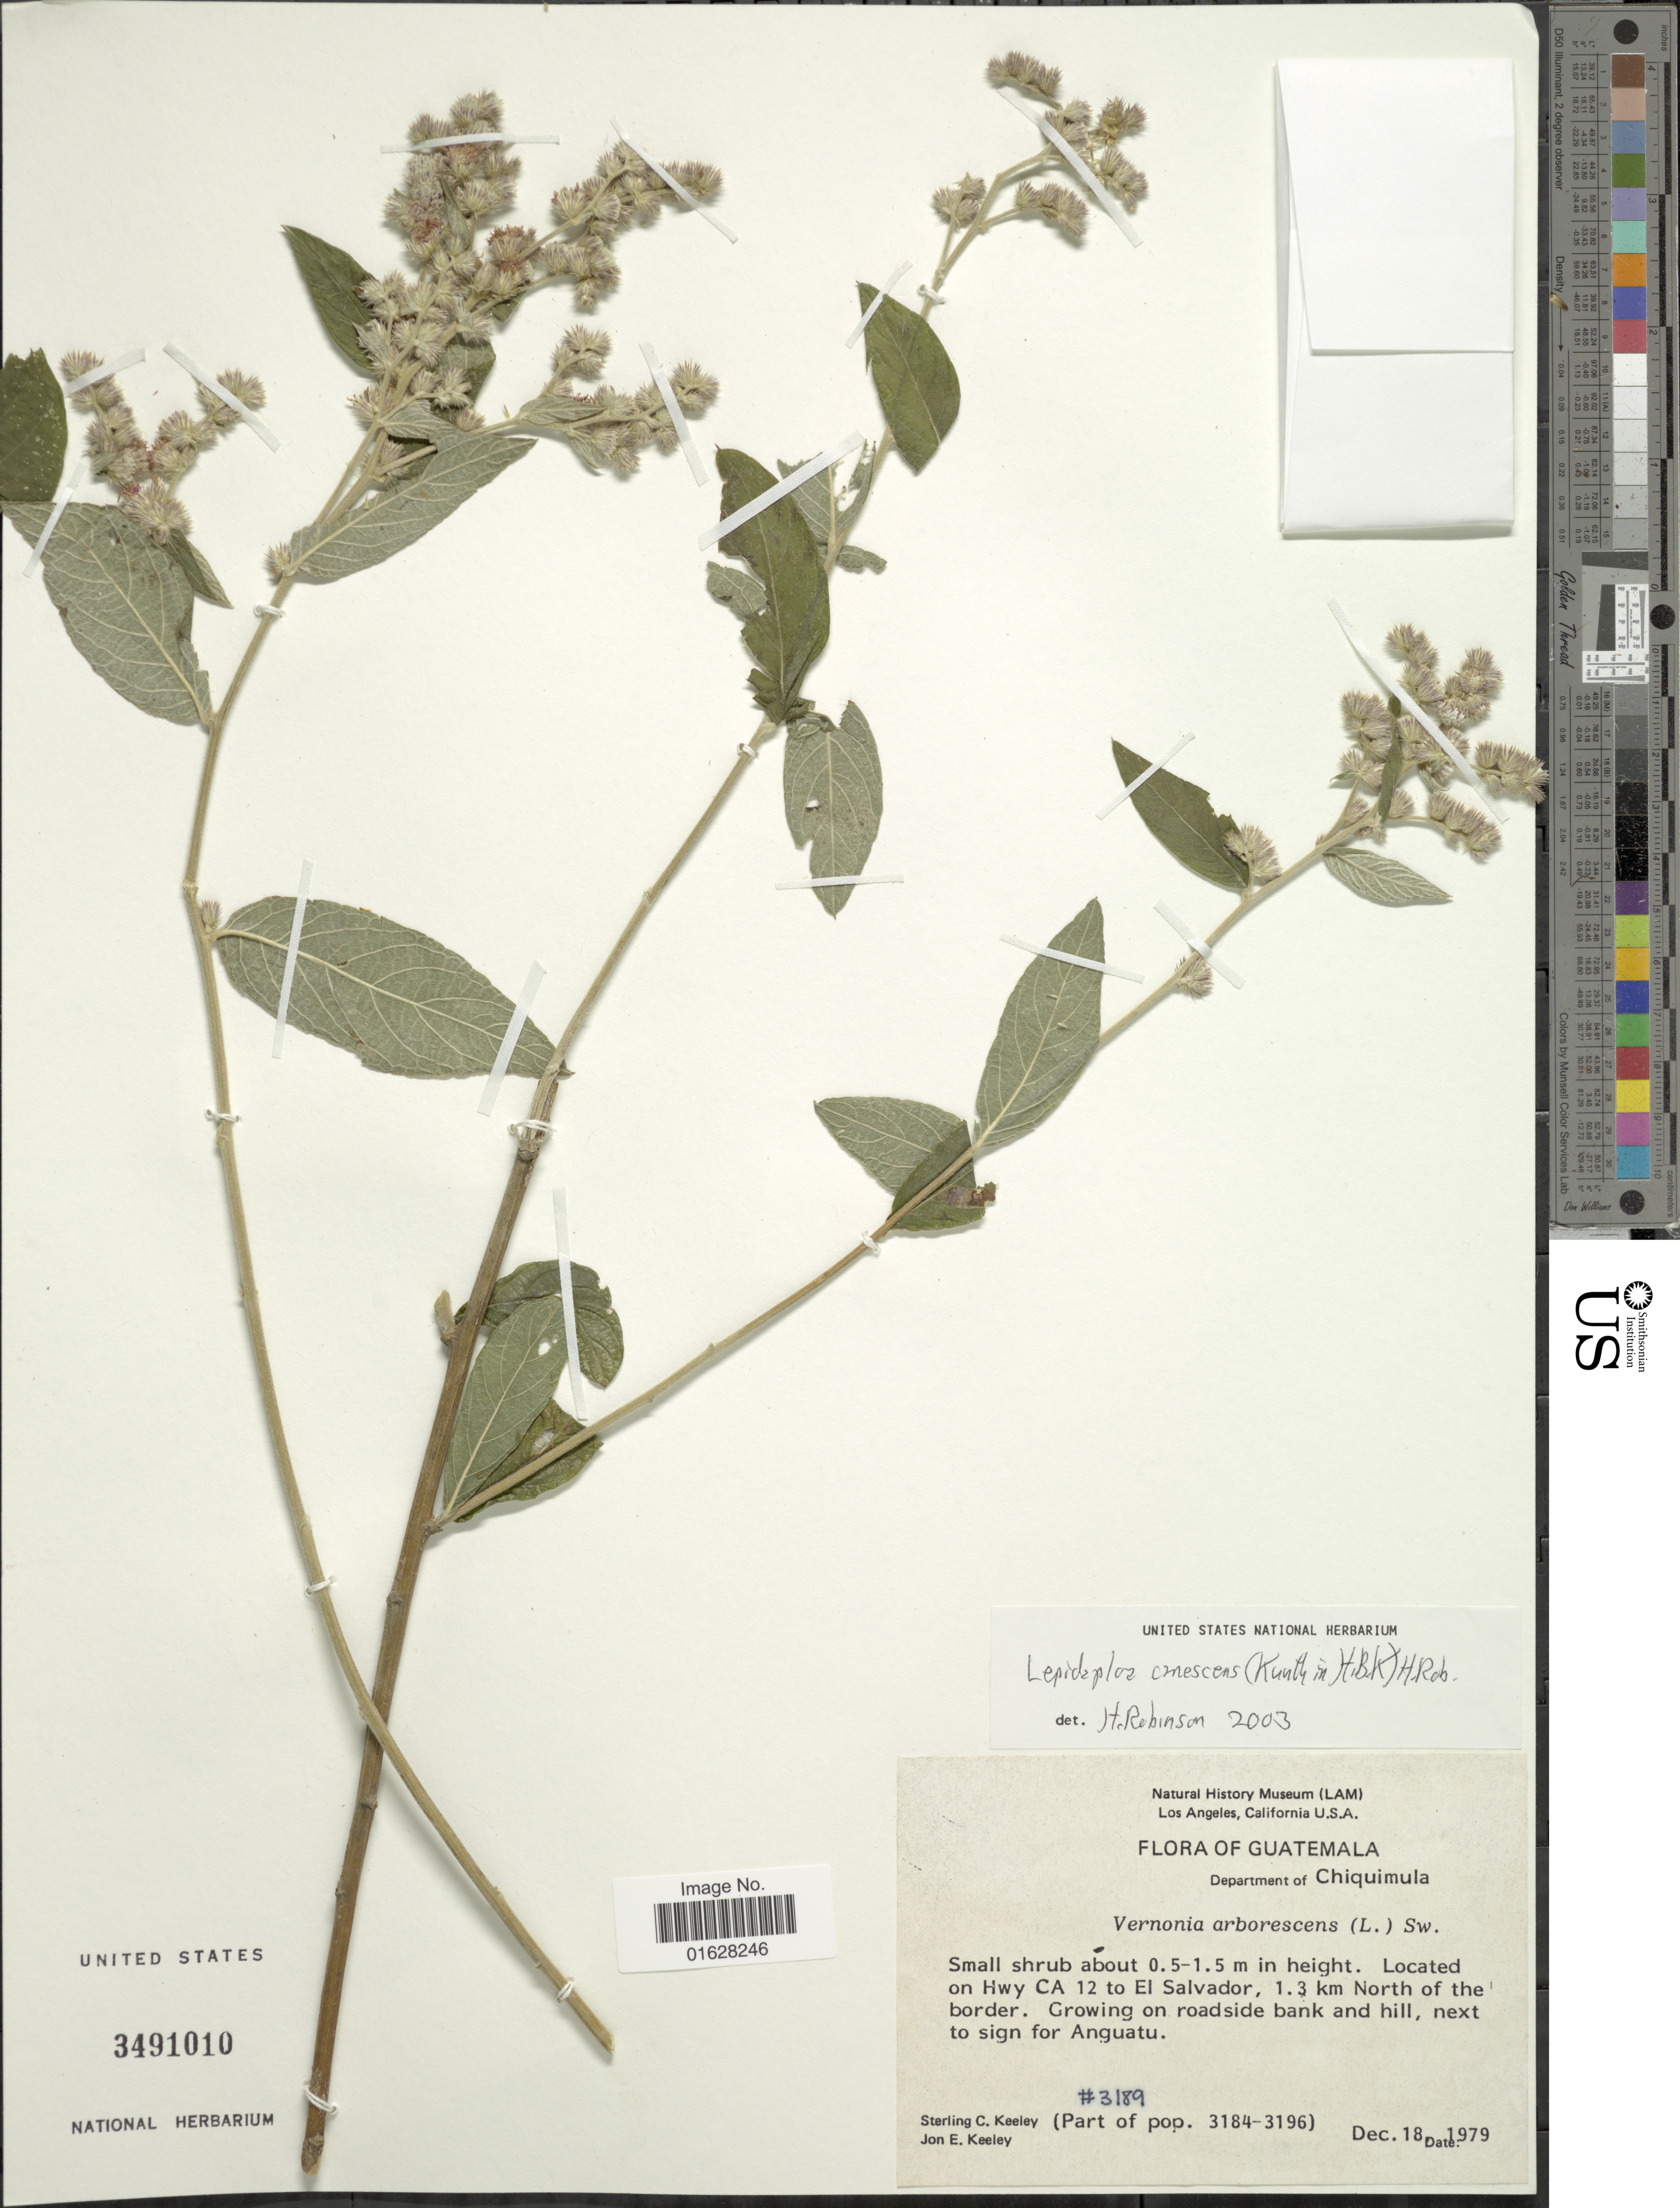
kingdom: Plantae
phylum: Tracheophyta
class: Magnoliopsida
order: Asterales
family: Asteraceae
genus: Lepidaploa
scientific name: Lepidaploa canescens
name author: (Kunth) H. Rob.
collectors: S. C. Keeley & J. E. Keeley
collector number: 3189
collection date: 1979-12-18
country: Guatemala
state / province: Chiquimula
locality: Department of Chiquimula, on Hwy CA 12 to El Salvador, 1.3 km North of the border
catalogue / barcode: US 3491010